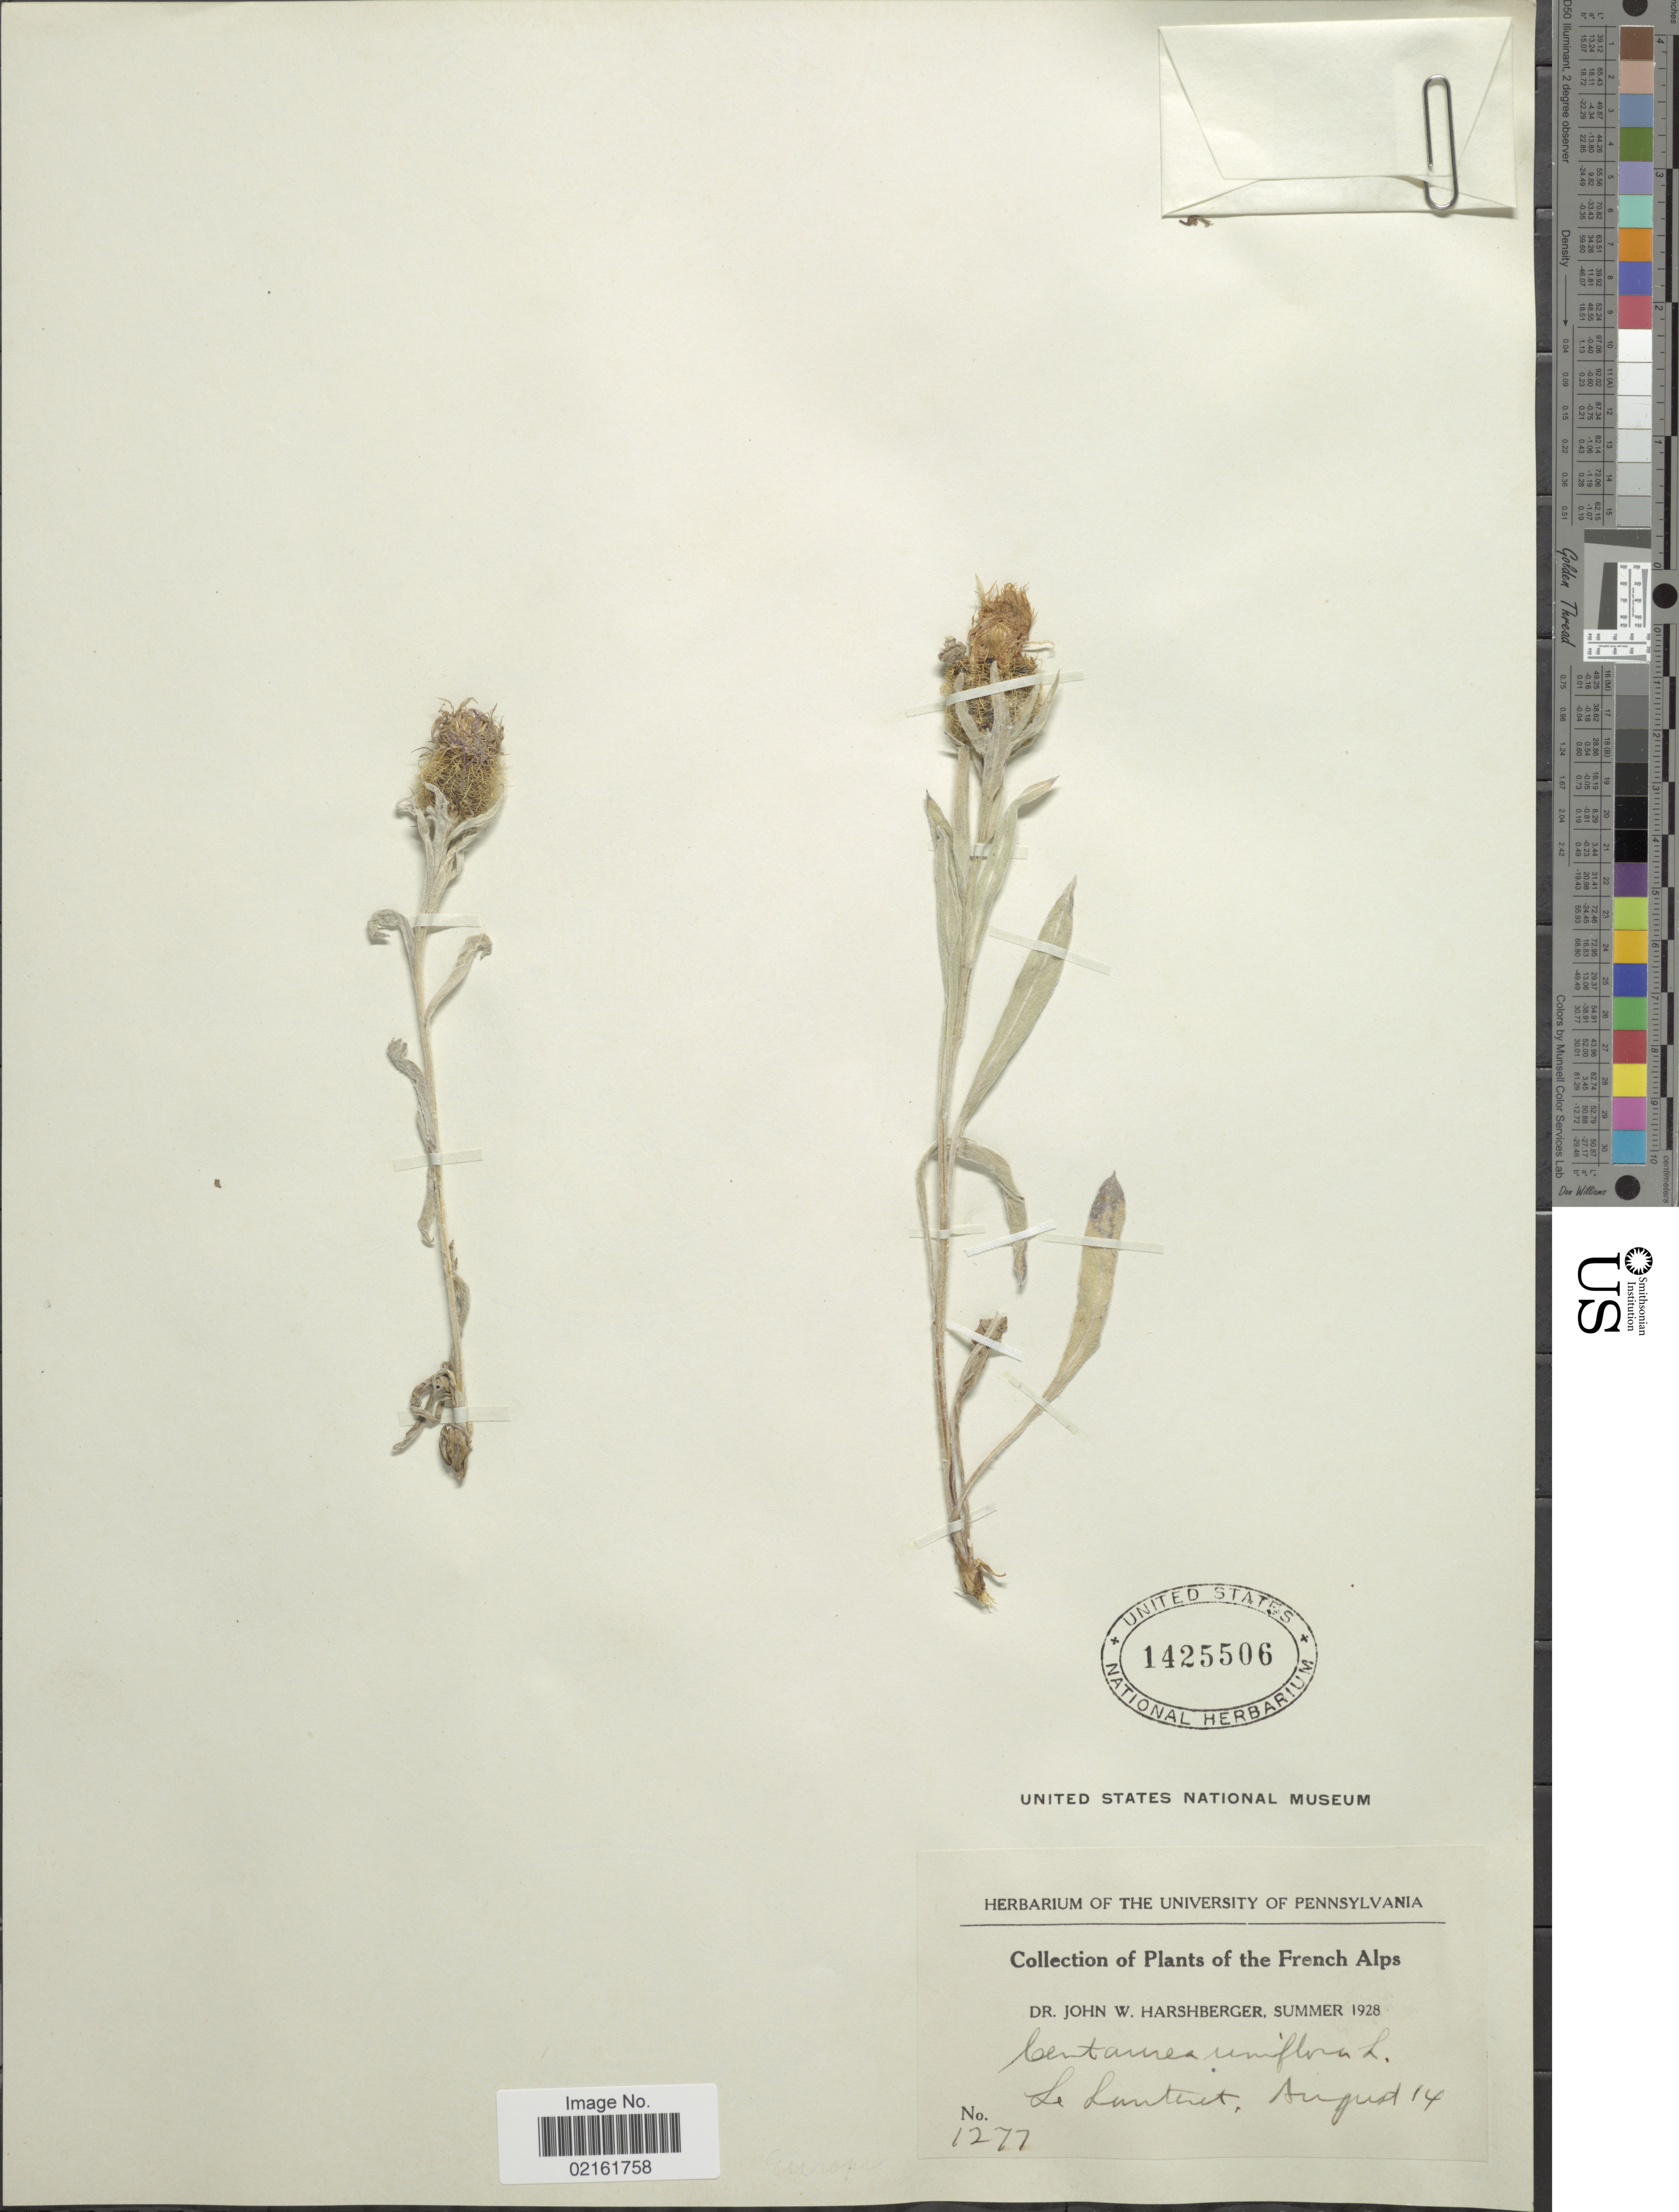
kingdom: Plantae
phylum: Tracheophyta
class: Magnoliopsida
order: Asterales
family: Asteraceae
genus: Centaurea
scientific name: Centaurea uniflora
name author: Turra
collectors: J. W. Harshberger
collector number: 1277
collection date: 1928-08-14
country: France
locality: French Alps. Le Lauteret [interpreted]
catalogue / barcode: US 1425506